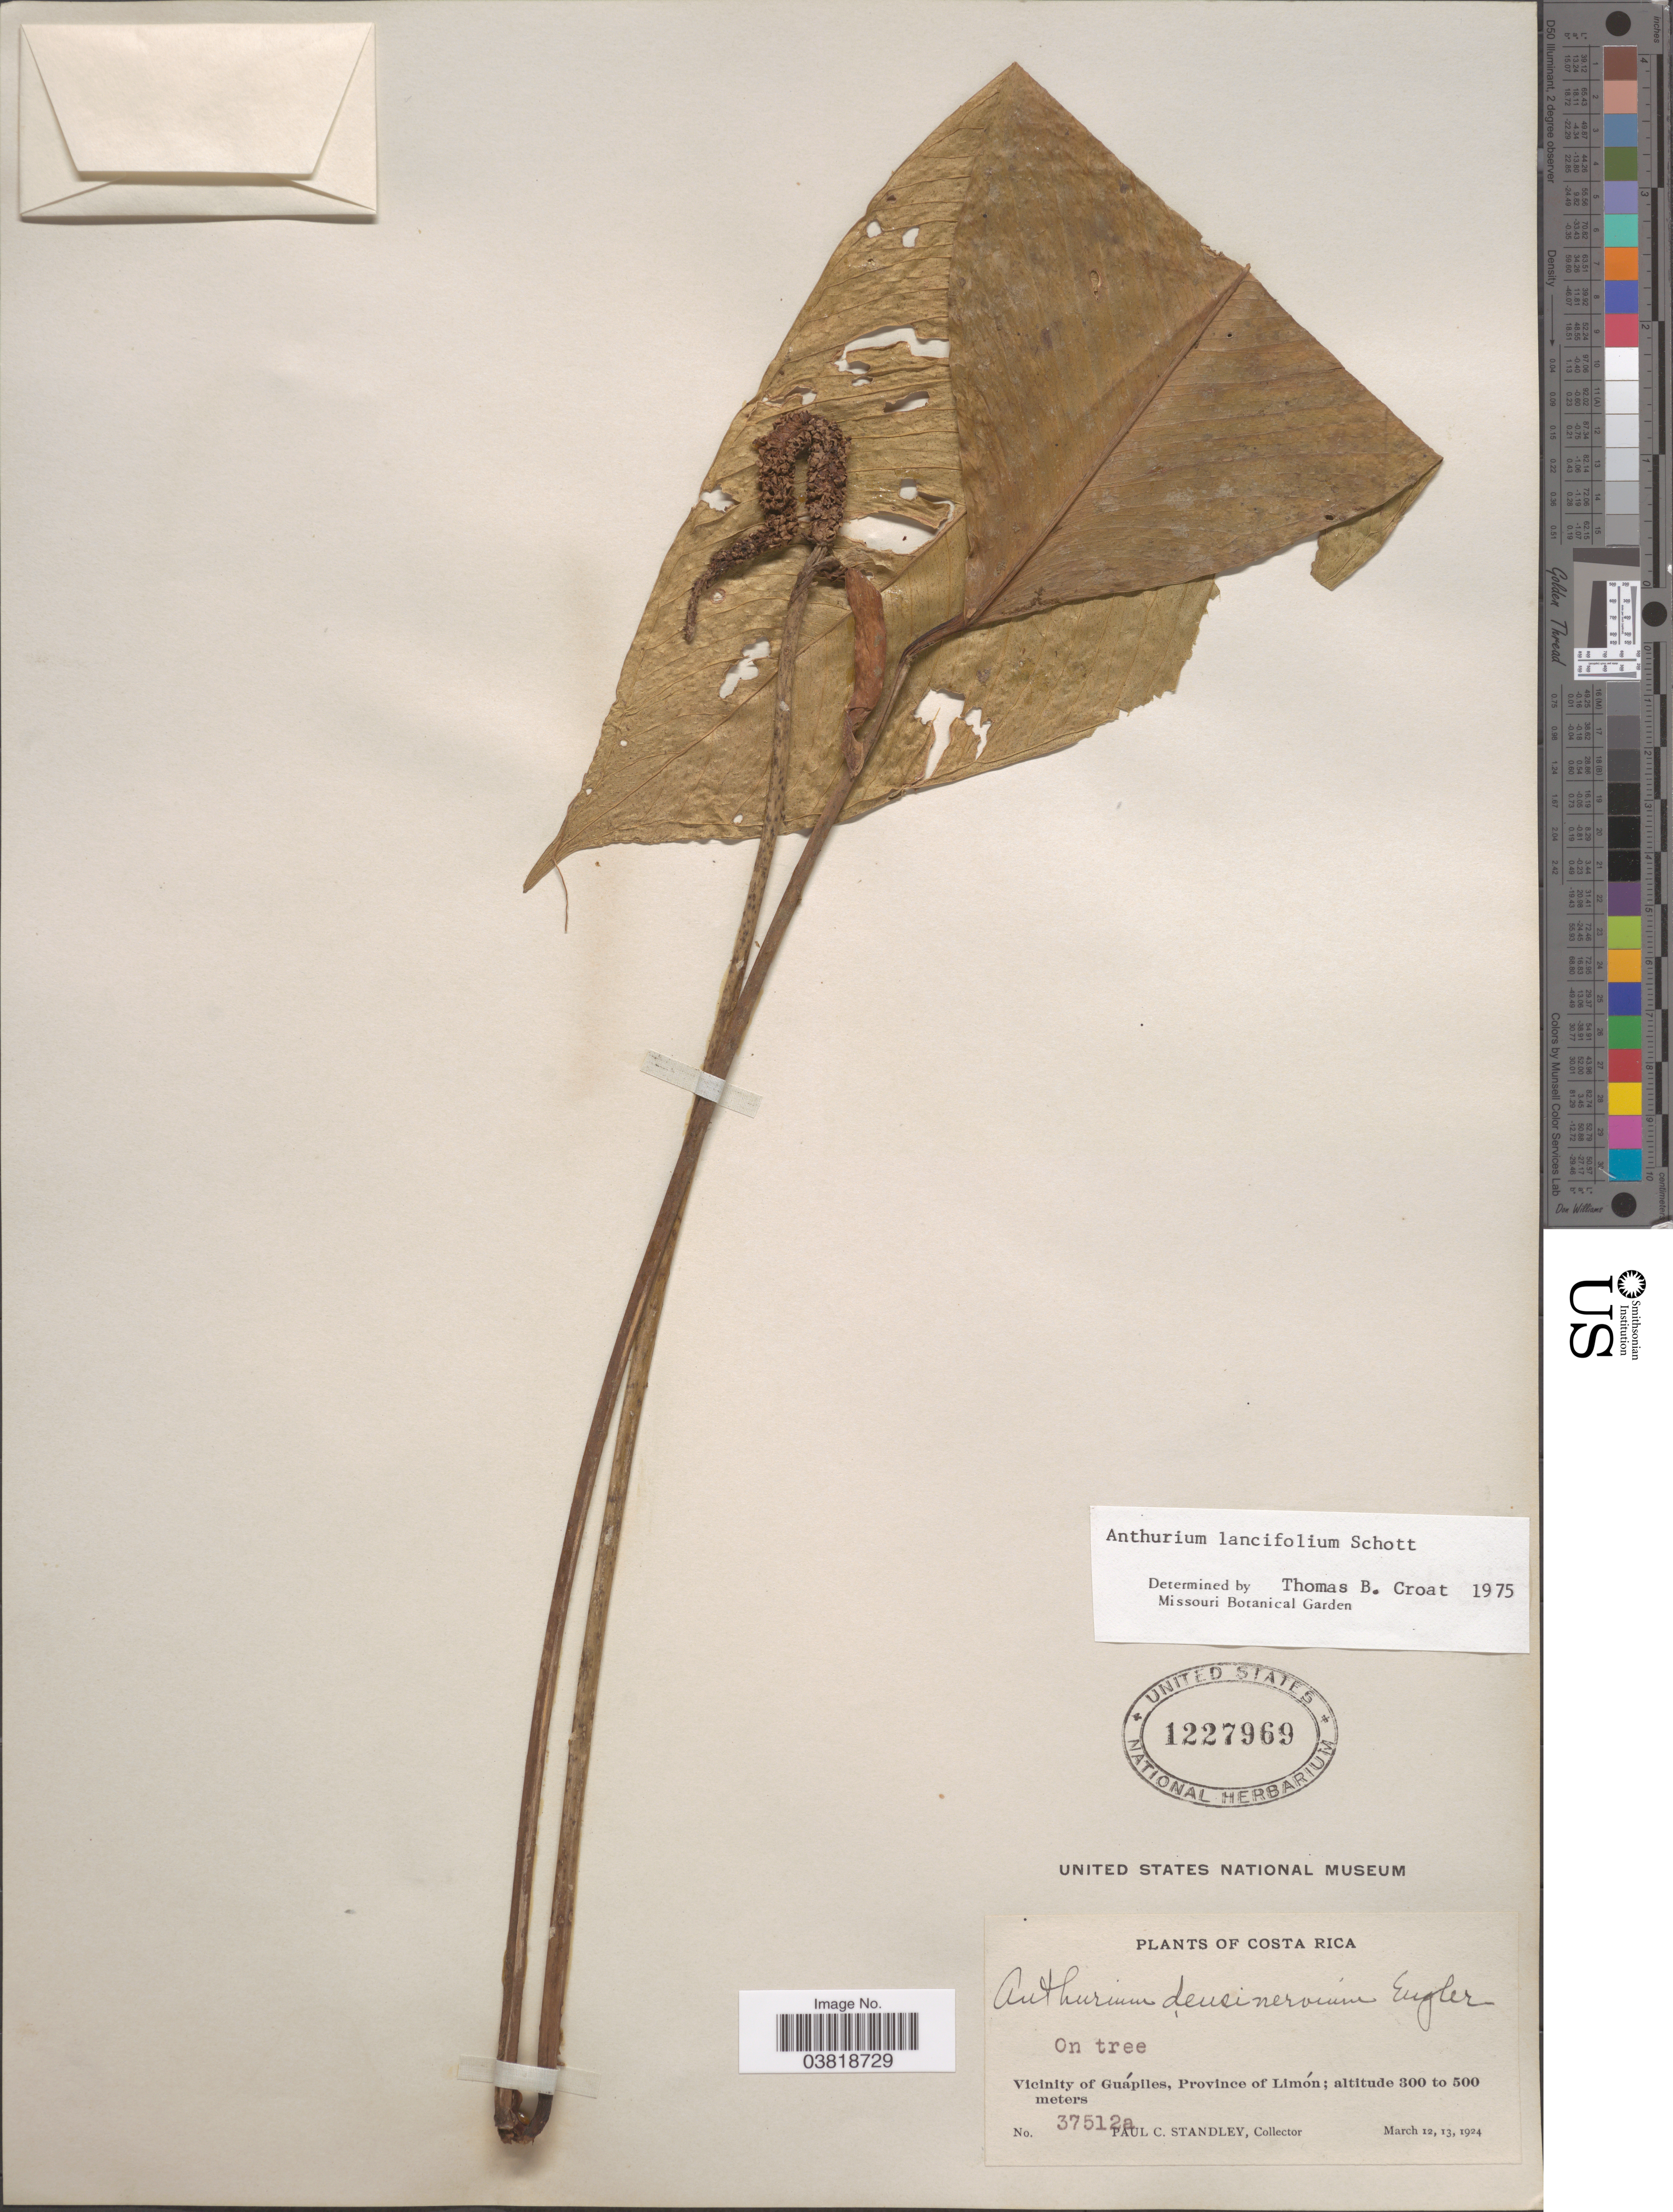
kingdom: Plantae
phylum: Tracheophyta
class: Liliopsida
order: Alismatales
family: Araceae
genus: Anthurium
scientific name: Anthurium lancifolium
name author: Schott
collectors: P. C. Standley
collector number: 37512a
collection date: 1924-03-12/1924-03-13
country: Costa Rica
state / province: Limón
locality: Vicinity of Guápiles.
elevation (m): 300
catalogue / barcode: US 1227969